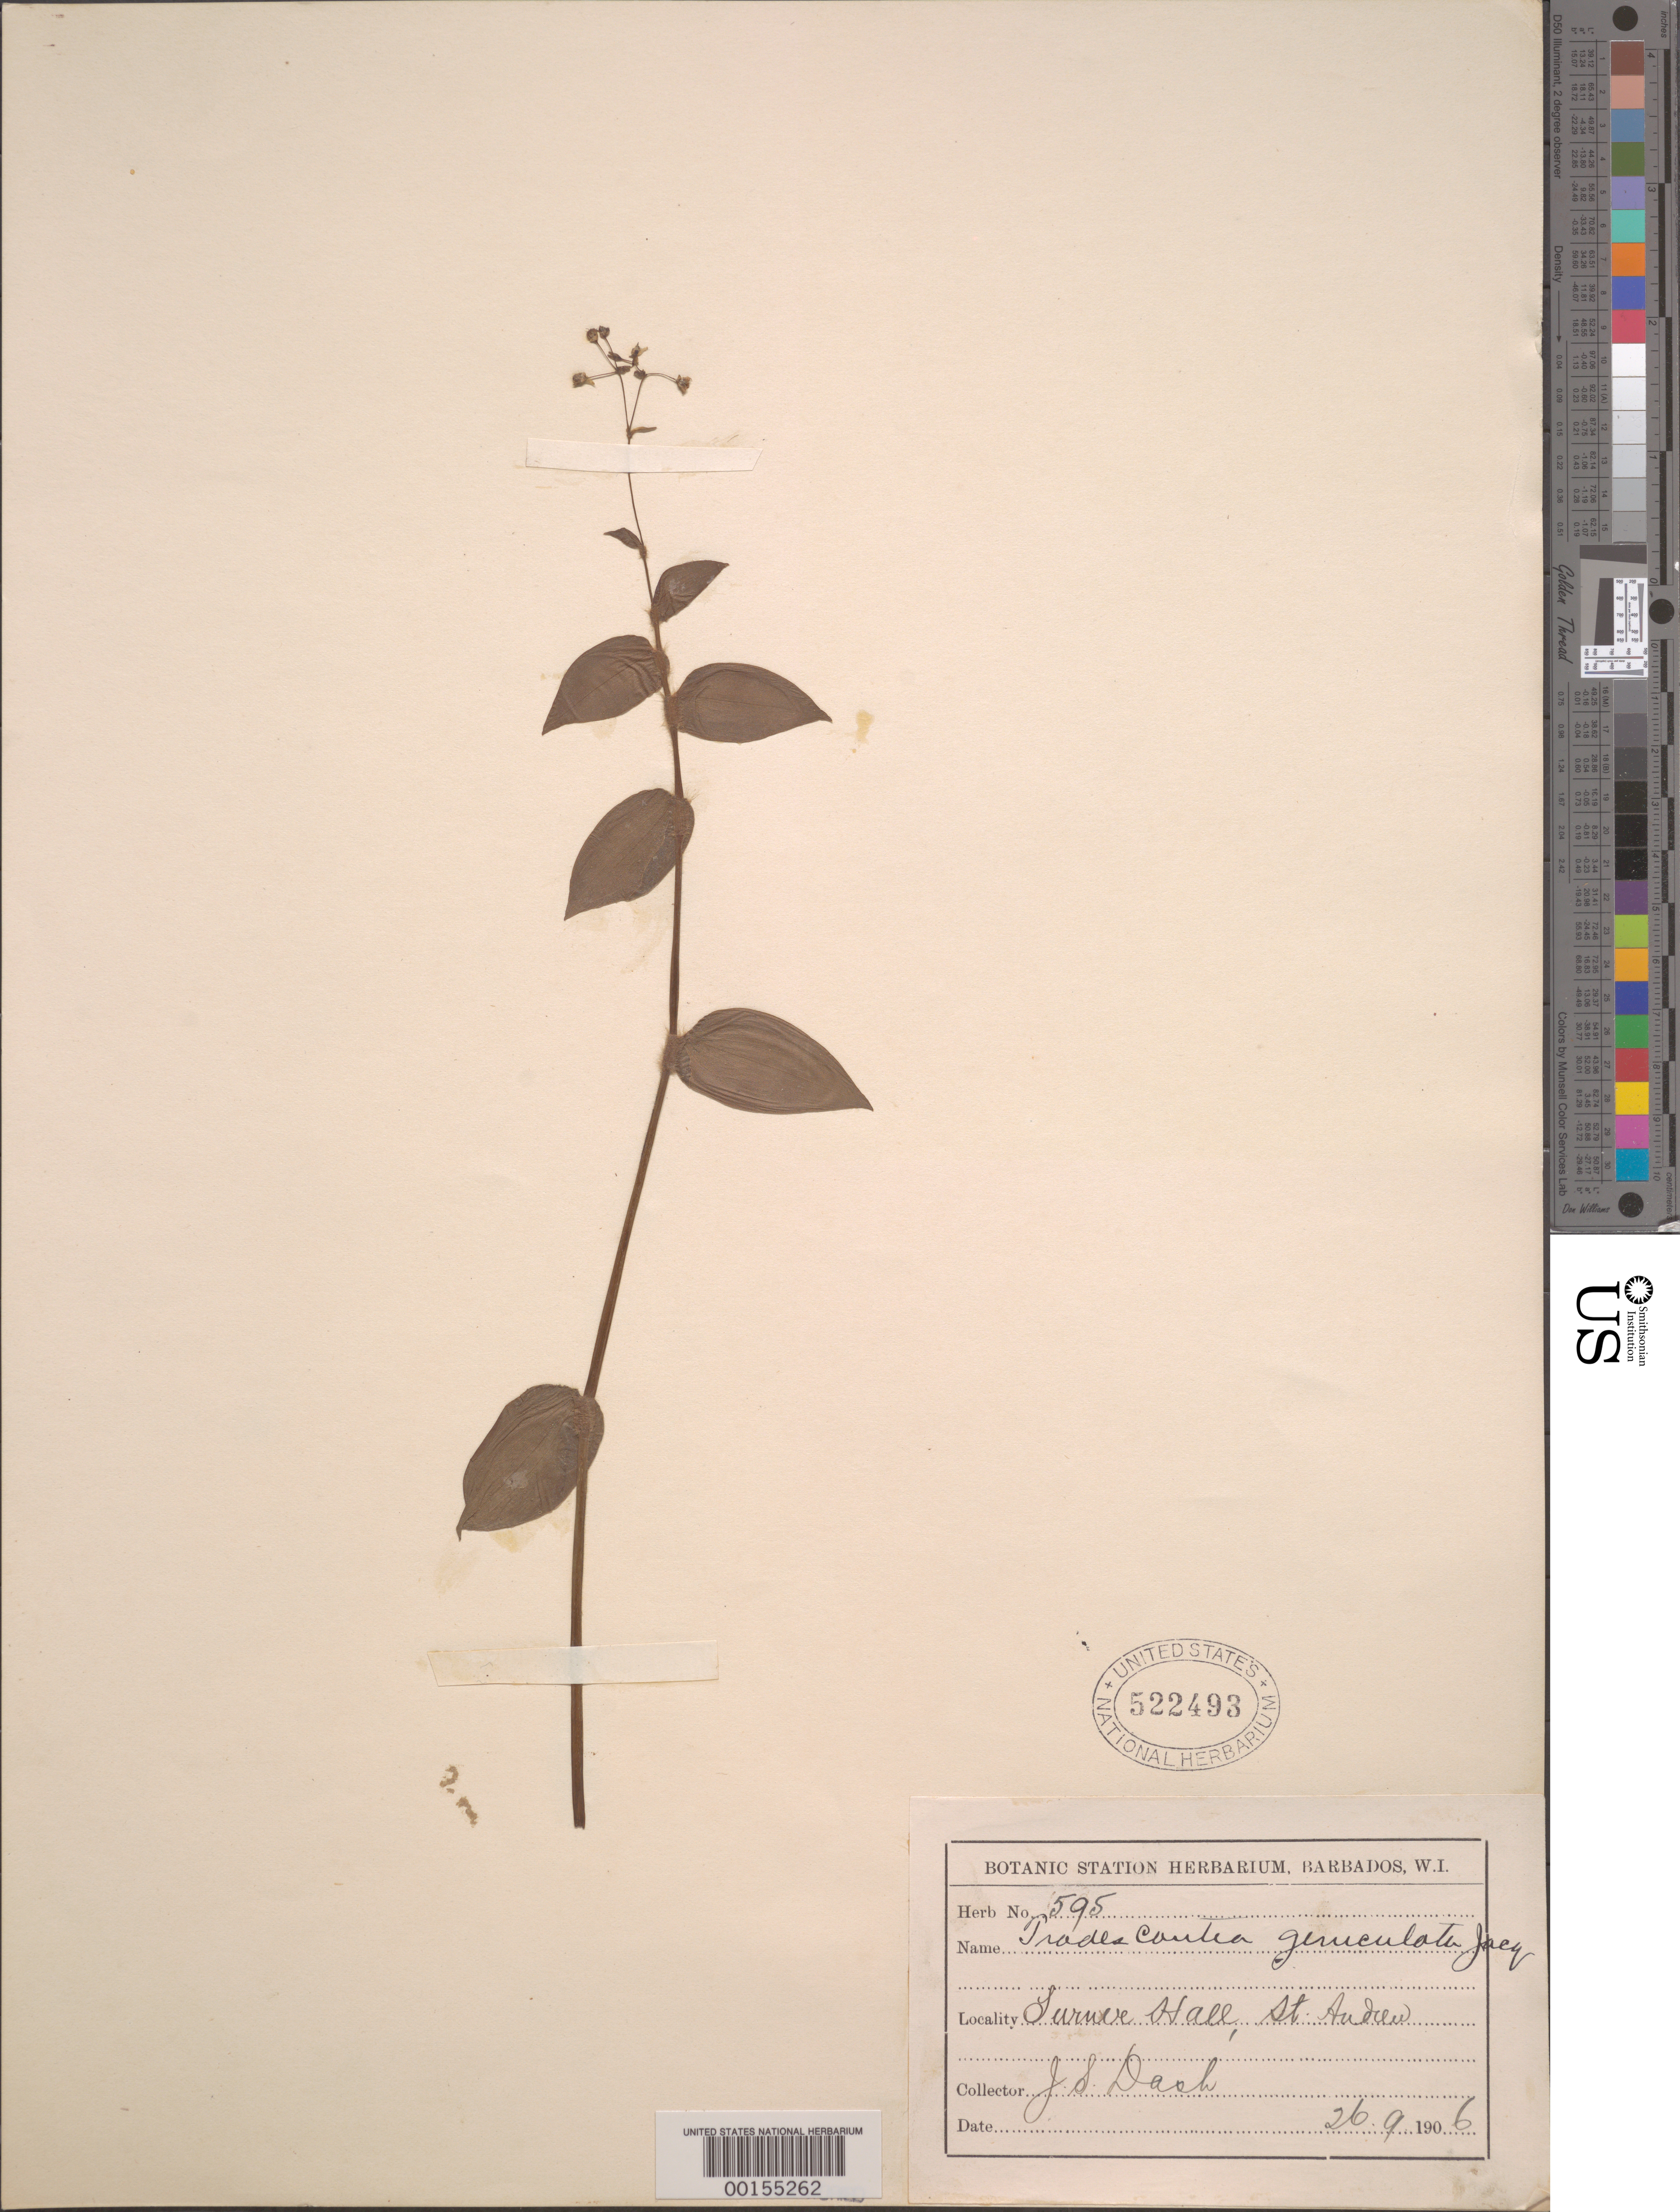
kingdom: Plantae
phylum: Tracheophyta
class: Liliopsida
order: Commelinales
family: Commelinaceae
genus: Gibasis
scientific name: Gibasis pauciflora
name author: (Urb. & Ekman) D.R. Hunt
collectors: J. Dash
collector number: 595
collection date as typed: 20 Sep 1906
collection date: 1906-09-20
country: Barbados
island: Windward Is.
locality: St. Andrew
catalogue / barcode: US 522493